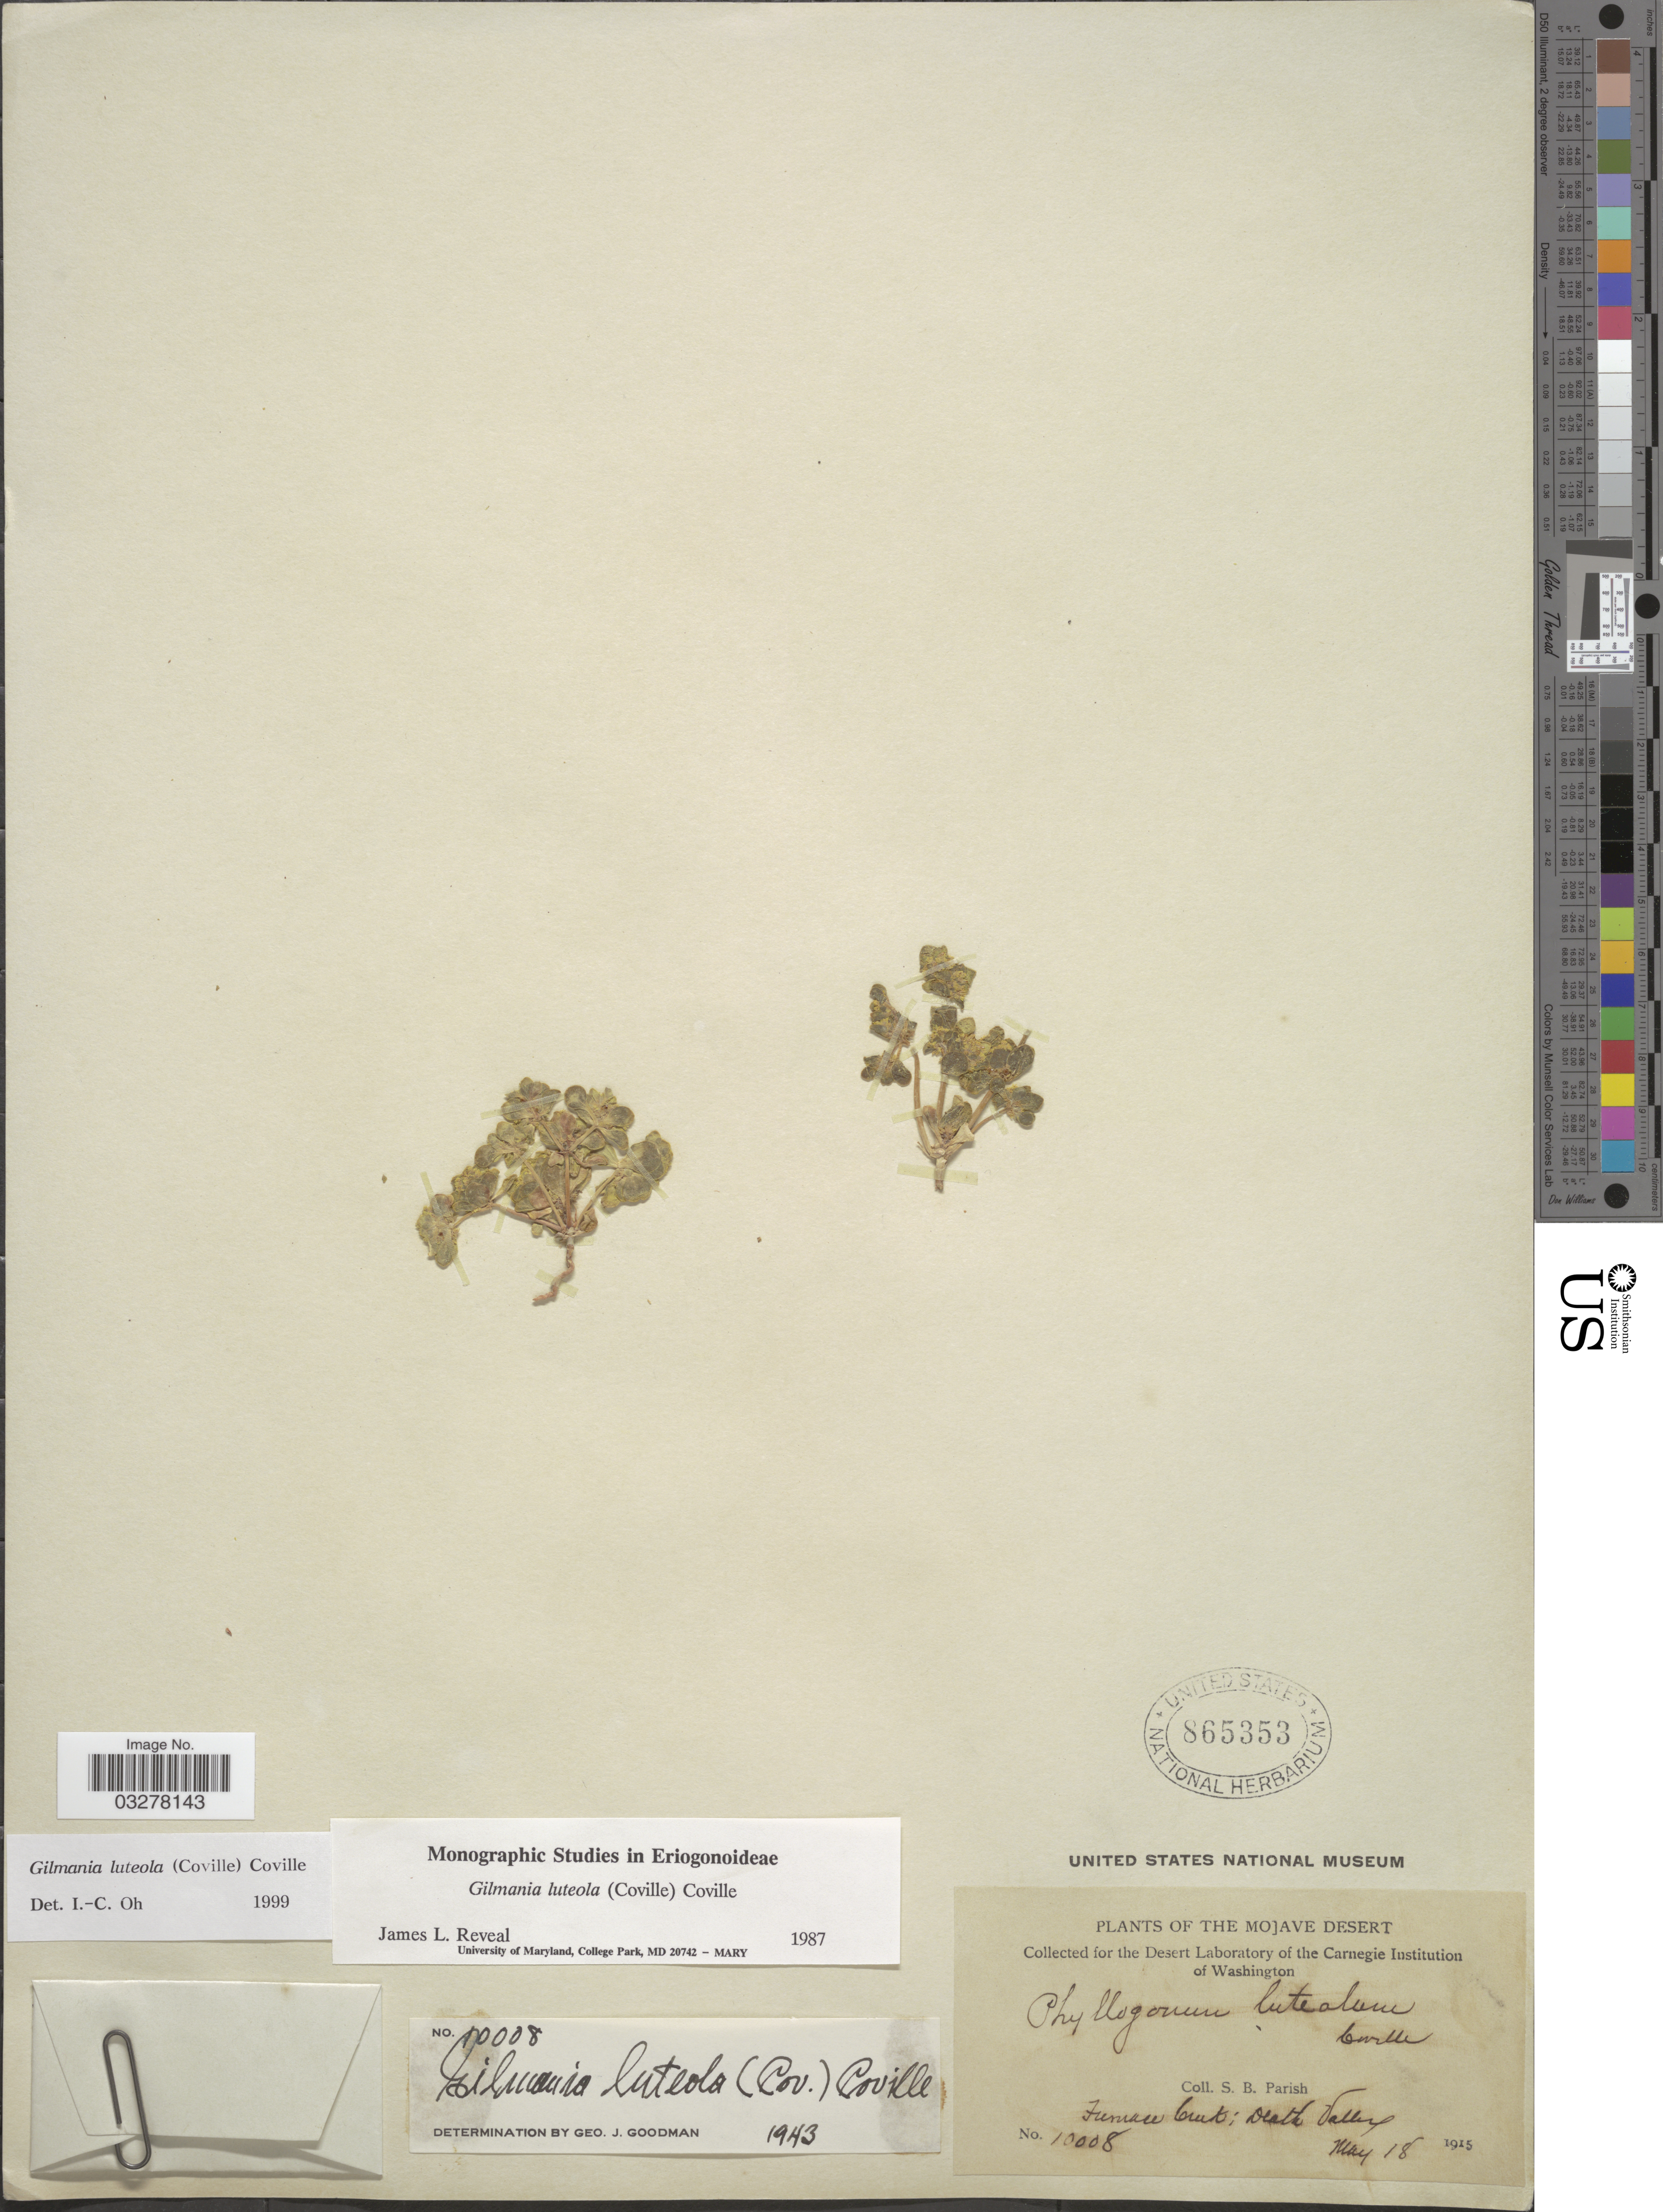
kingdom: Plantae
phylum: Tracheophyta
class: Magnoliopsida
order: Caryophyllales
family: Polygonaceae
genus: Eriogonum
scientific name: Eriogonum luteolum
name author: Greene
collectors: S. B. Parish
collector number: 10008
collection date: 1915-05-18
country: United States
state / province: California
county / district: San Bernardino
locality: Mojave Desert. Furnace Creek; Death Valley.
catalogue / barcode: US 865353